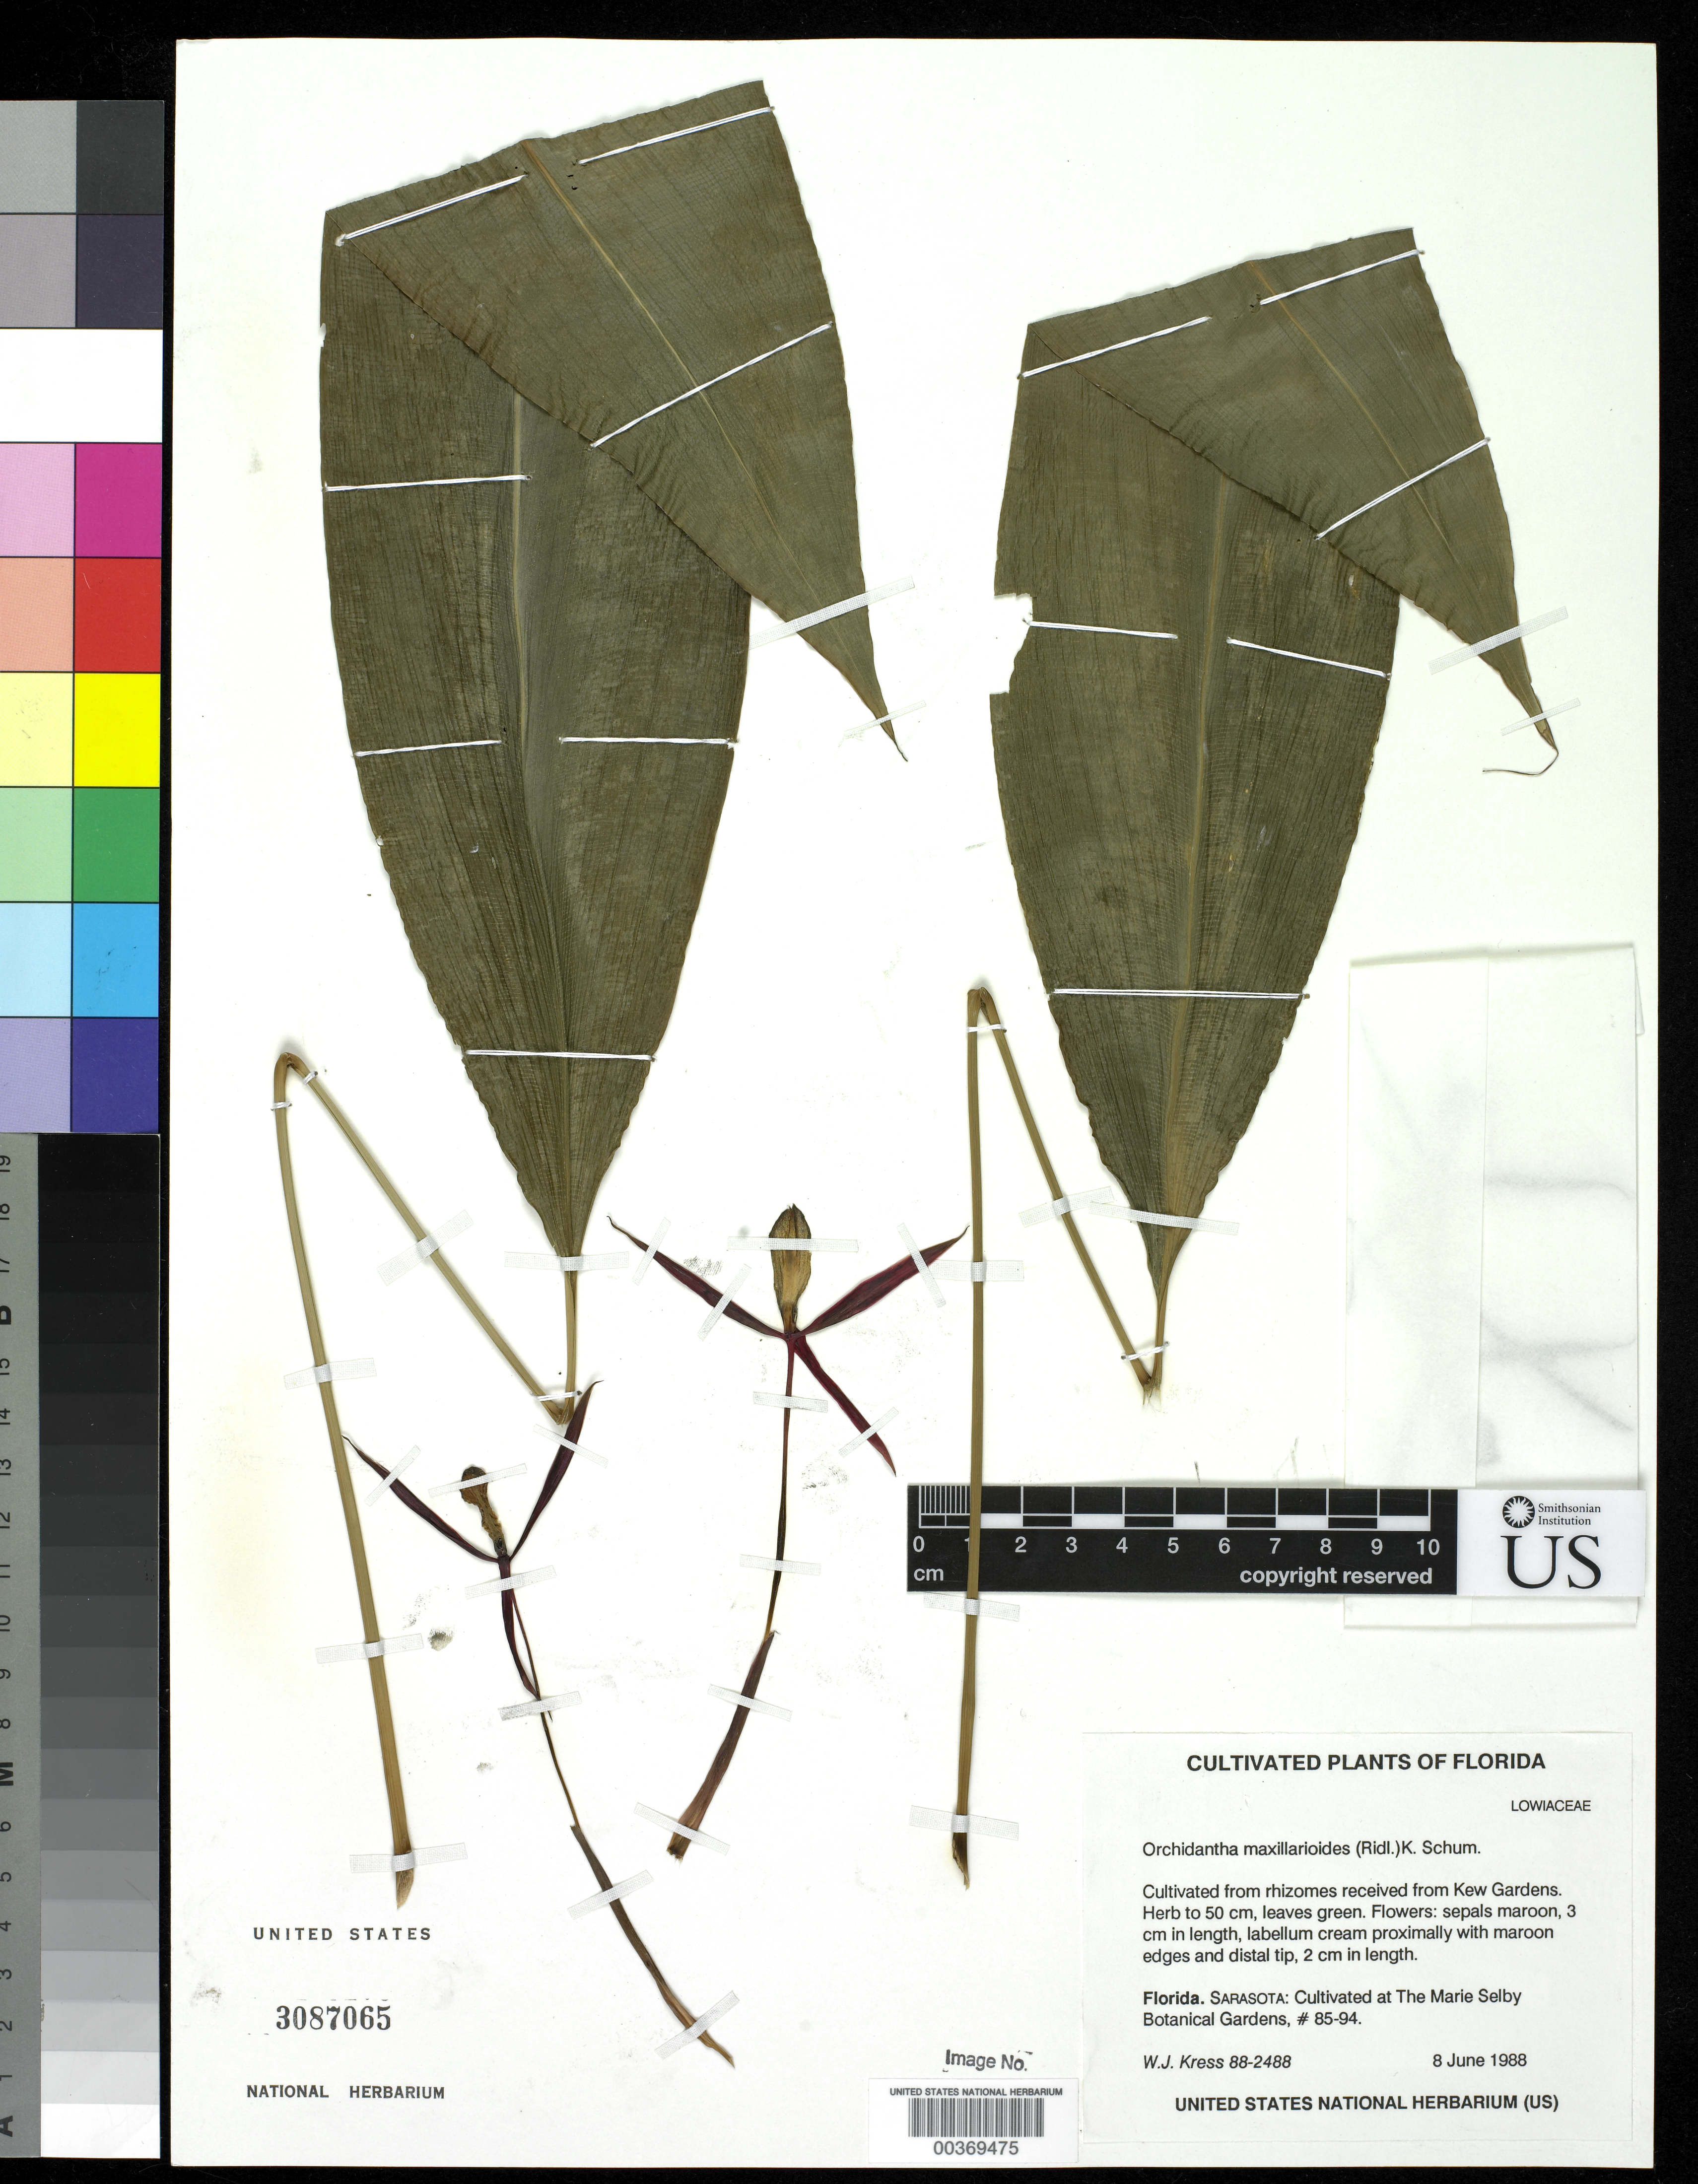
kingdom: Plantae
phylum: Tracheophyta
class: Liliopsida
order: Zingiberales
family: Lowiaceae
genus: Orchidantha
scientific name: Orchidantha maxillarioides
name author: (Ridl.) K. Schum.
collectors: W. J. Kress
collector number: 88-2488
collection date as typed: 08 Jun 1988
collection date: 1988-06-08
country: United States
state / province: Florida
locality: Southern Florida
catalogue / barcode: US 3087065